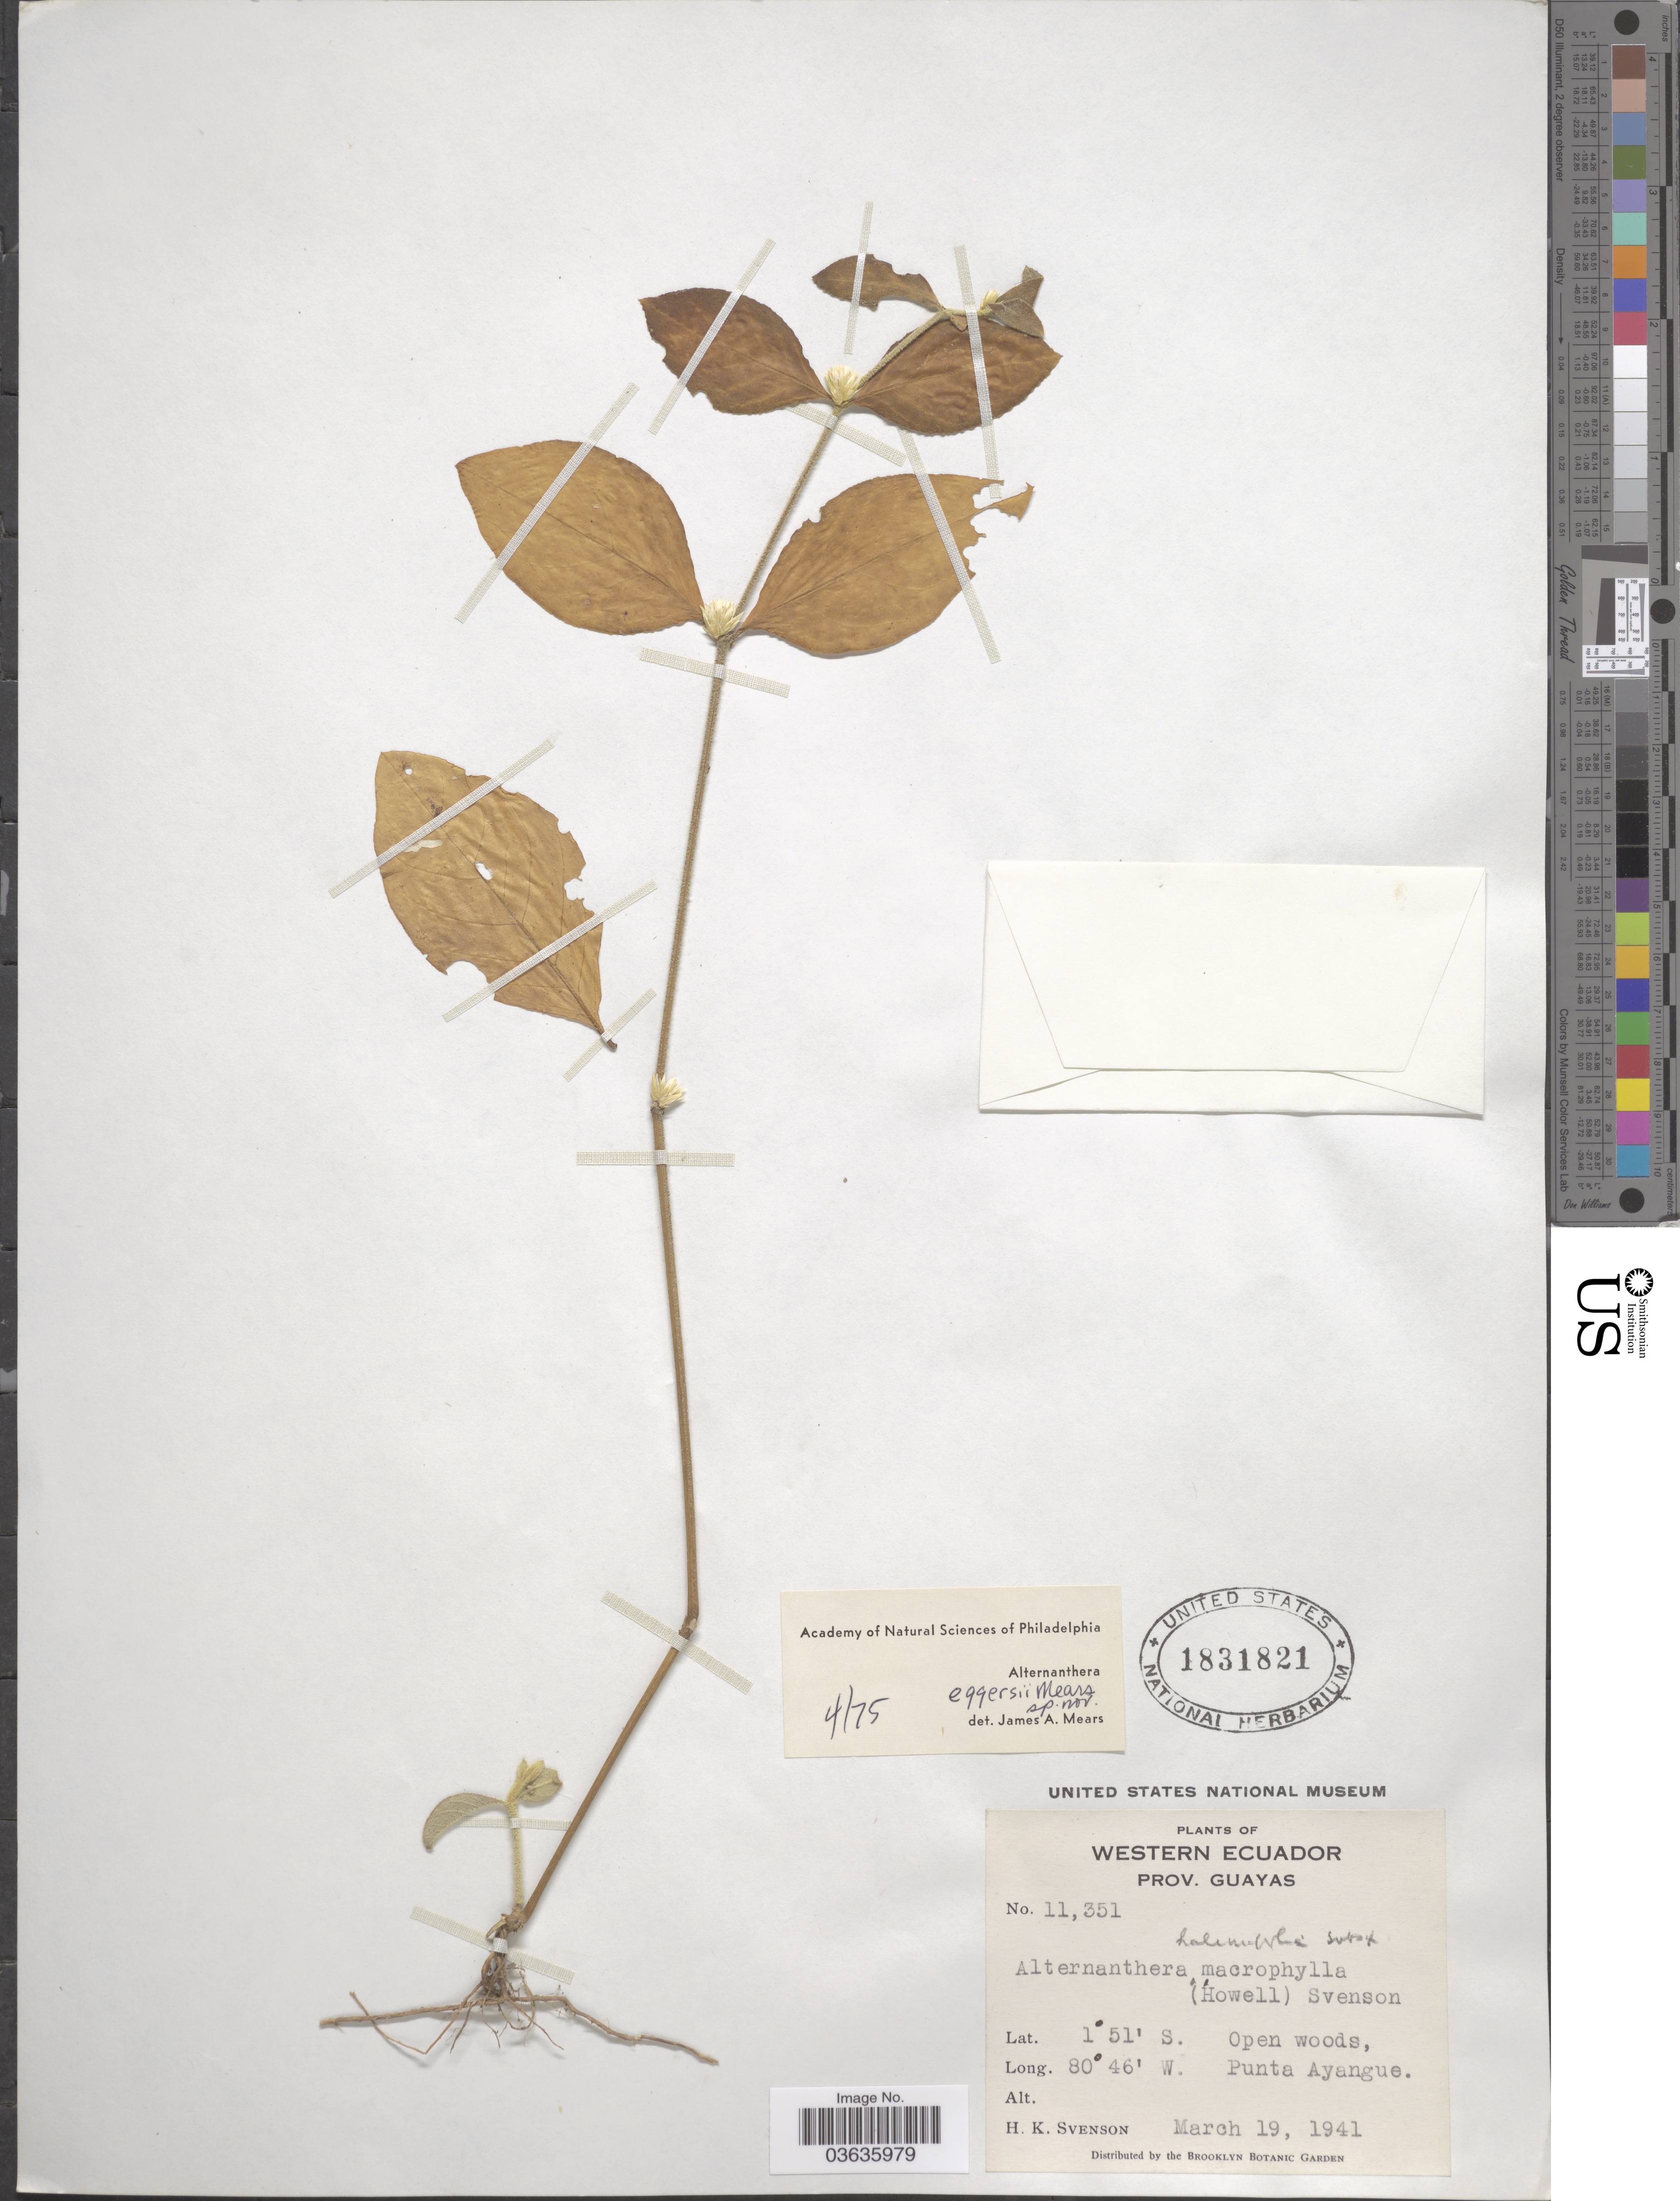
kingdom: Plantae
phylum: Tracheophyta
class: Magnoliopsida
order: Caryophyllales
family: Amaranthaceae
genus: Alternanthera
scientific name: Alternanthera albotomentosa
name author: Suess.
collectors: H. K. Svenson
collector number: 11351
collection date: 1941-03-19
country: Ecuador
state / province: Guayas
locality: Western Ecuador. Open woods, Punta Ayangue.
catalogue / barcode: US 1831821